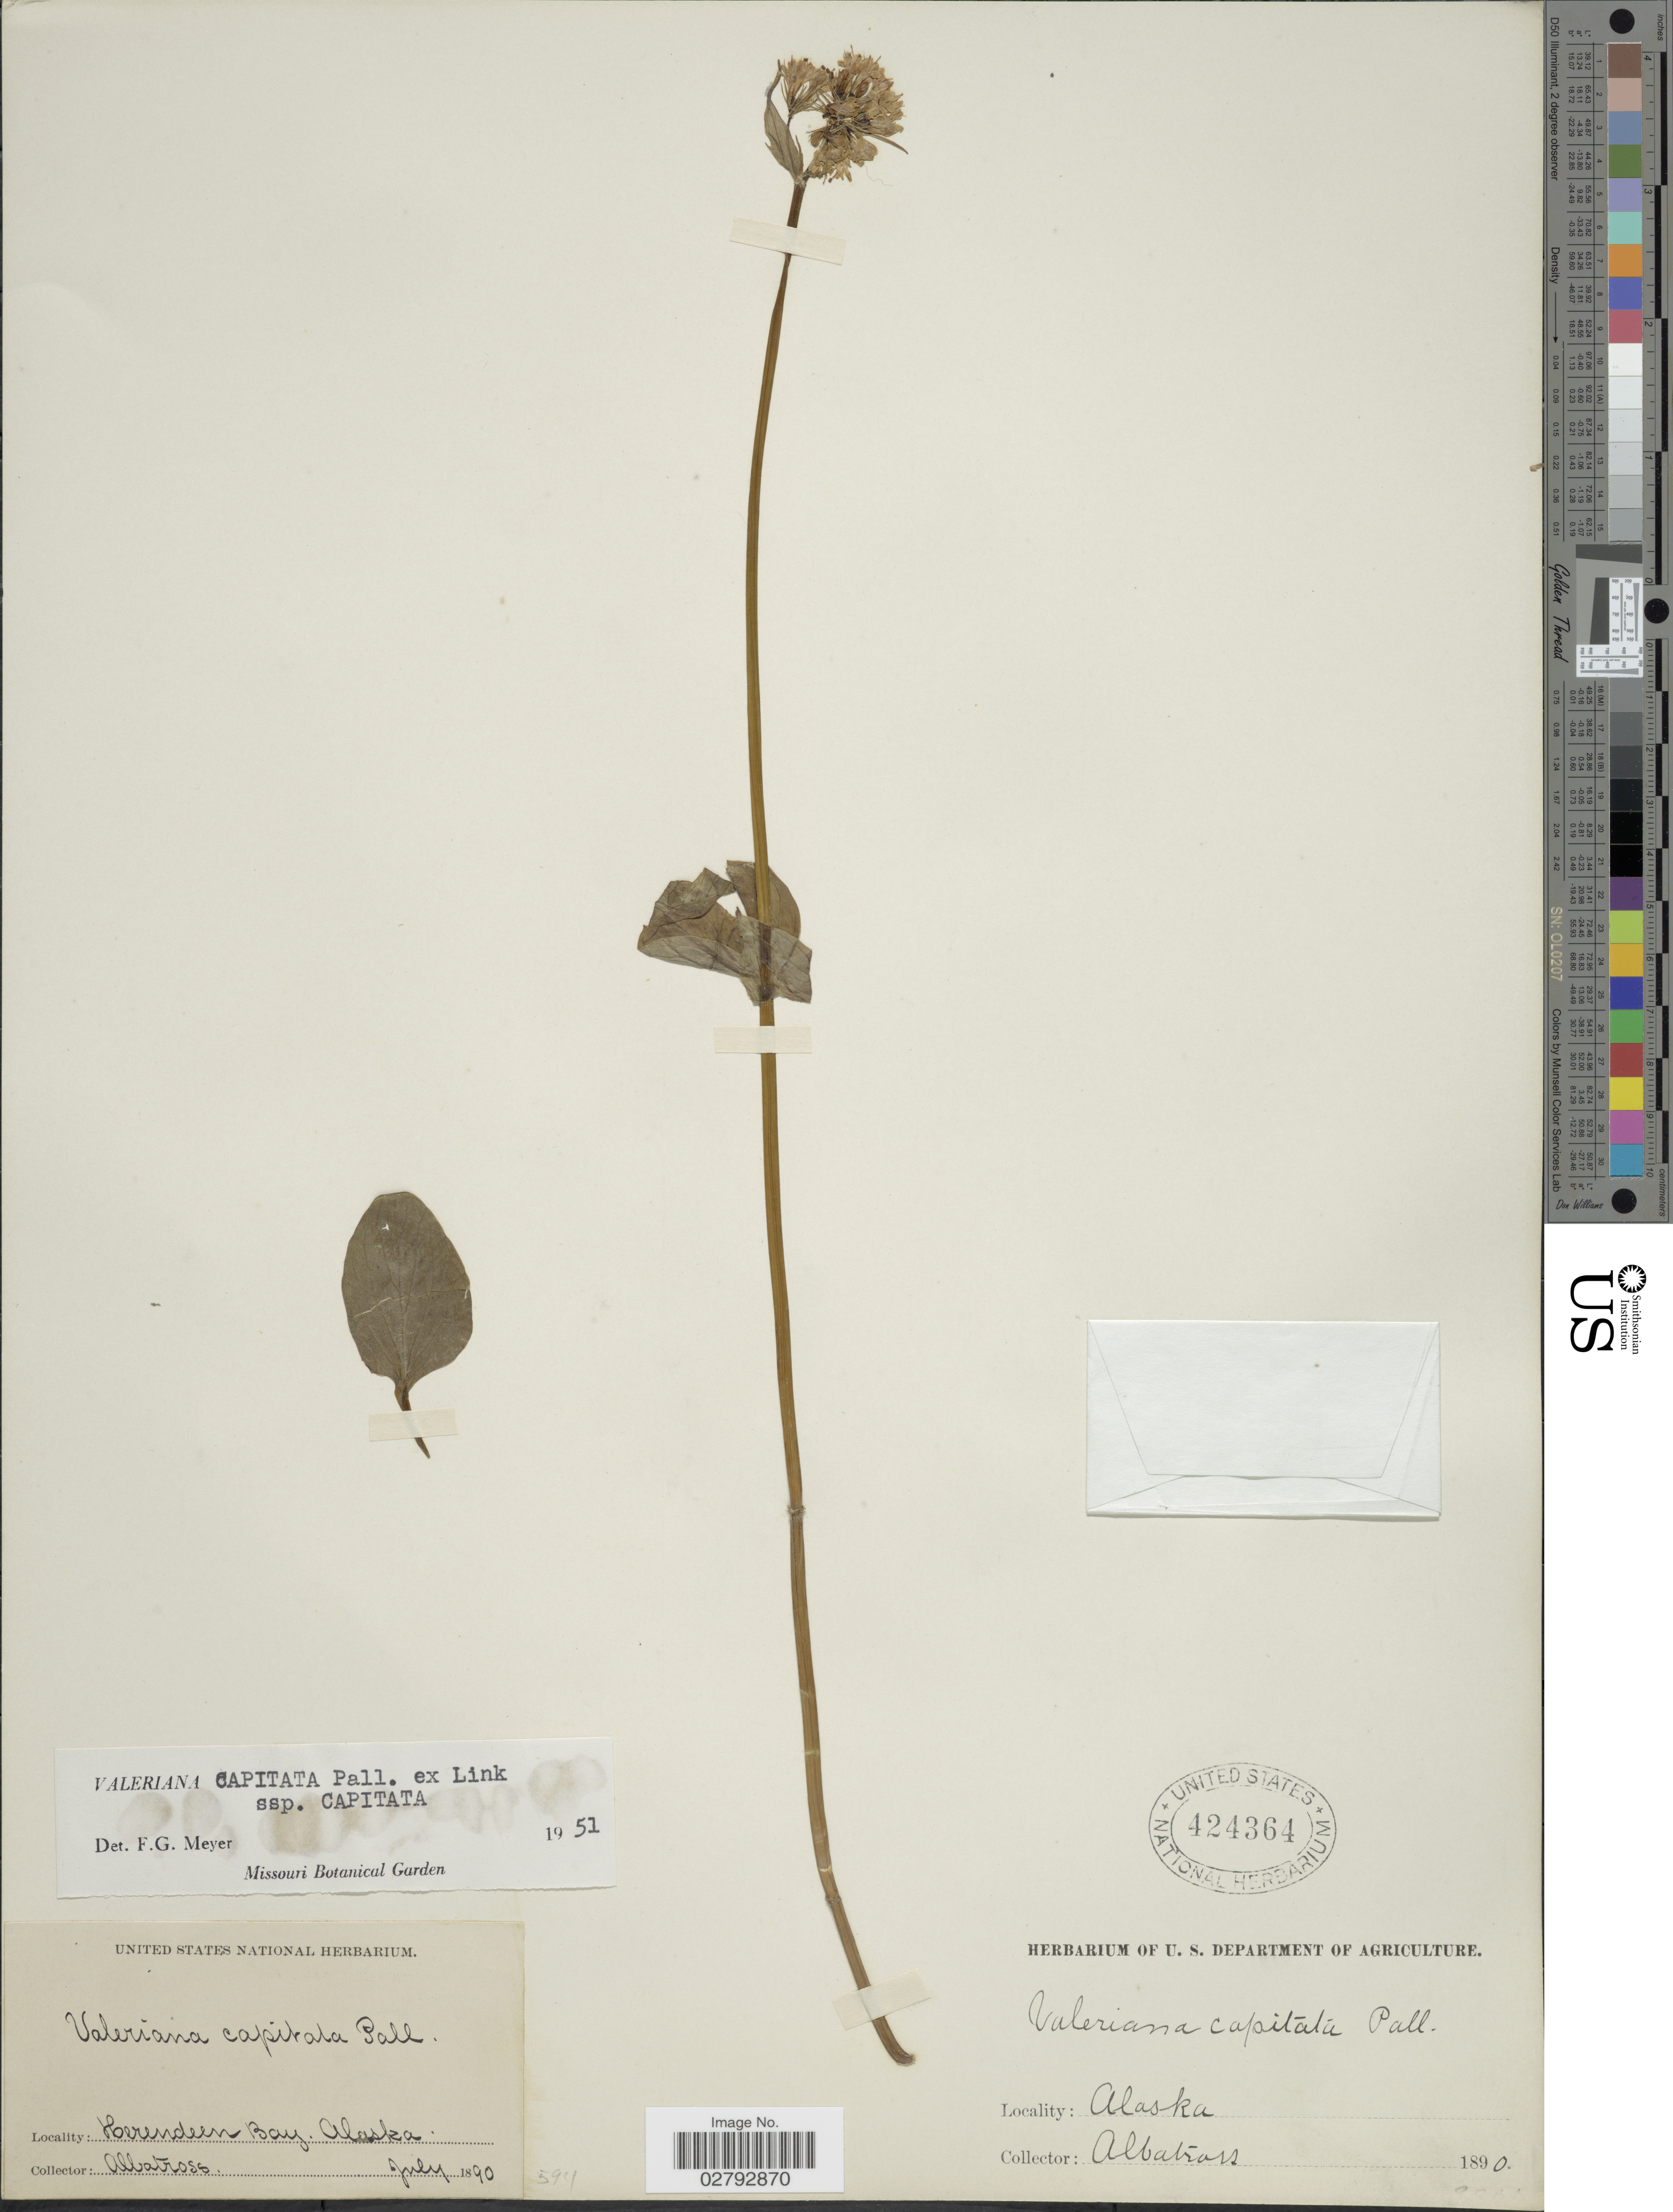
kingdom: Plantae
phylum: Tracheophyta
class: Magnoliopsida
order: Dipsacales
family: Caprifoliaceae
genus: Valeriana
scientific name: Valeriana capitata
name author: Link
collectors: "The Albatross"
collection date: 1890-07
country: United States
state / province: Alaska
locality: Herendeen Bay.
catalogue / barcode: US 424364